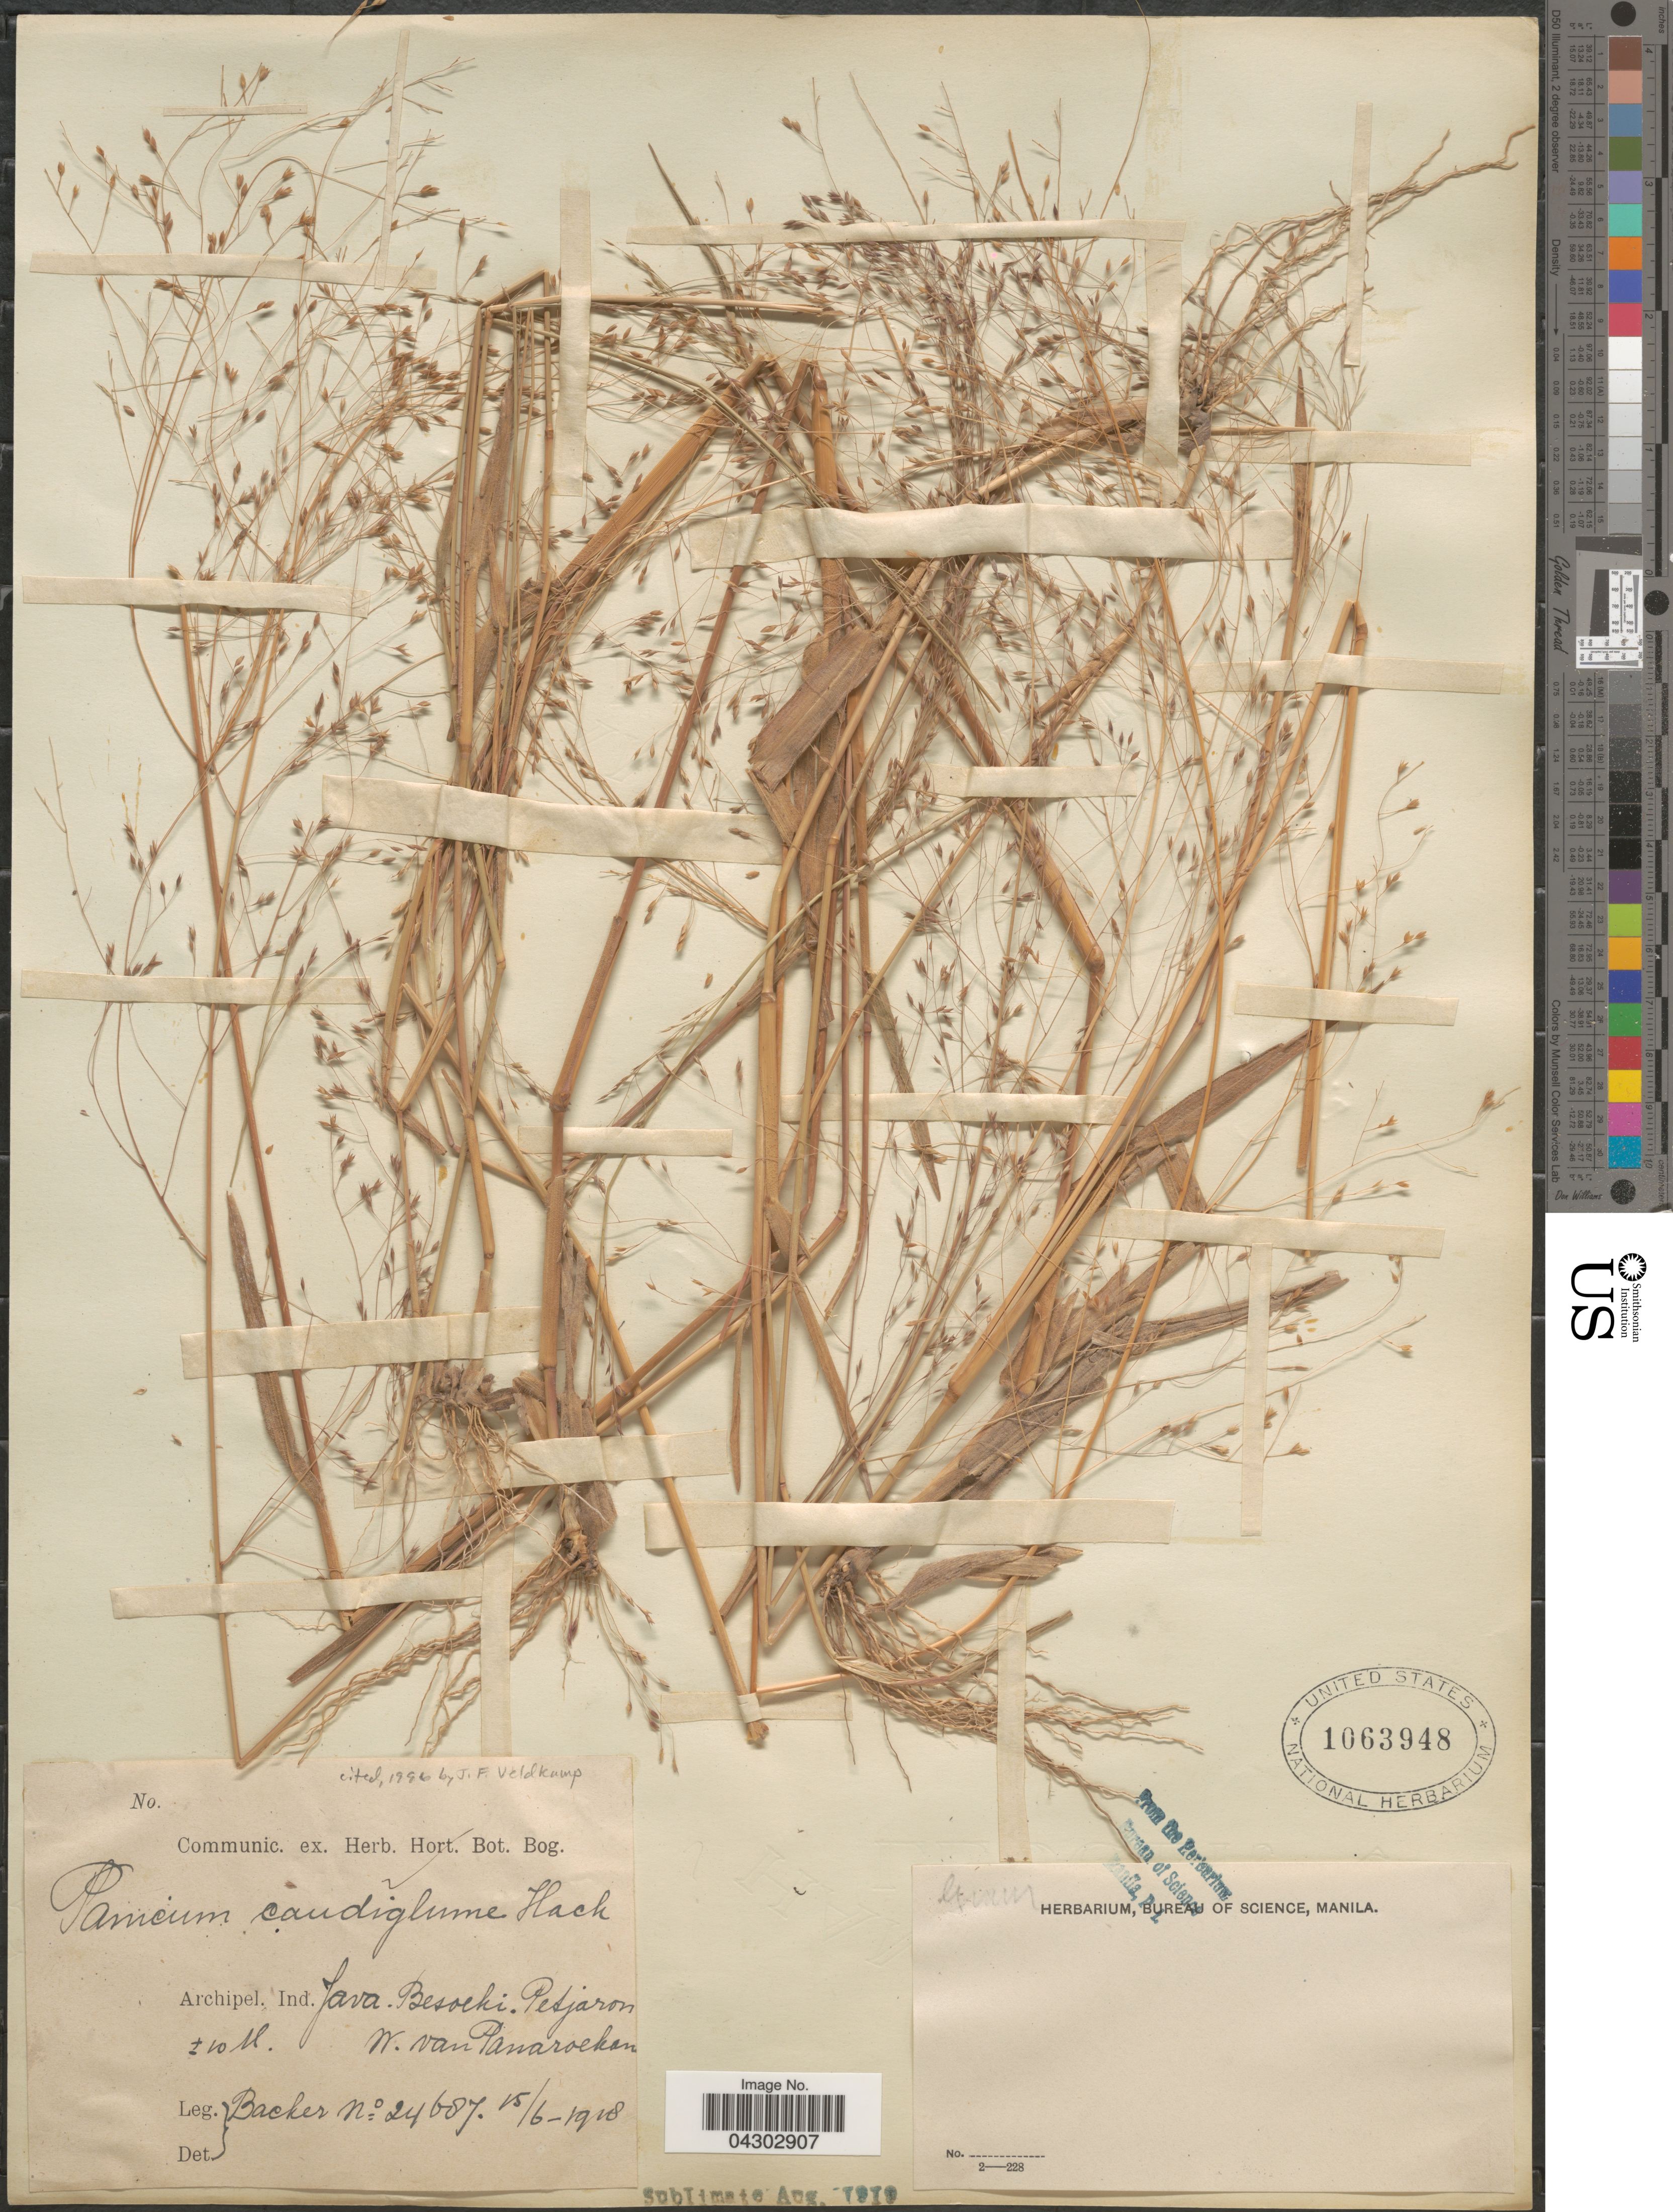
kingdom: Plantae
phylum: Tracheophyta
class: Liliopsida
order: Poales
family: Poaceae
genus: Panicum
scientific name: Panicum caudiglume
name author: Hack.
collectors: Backer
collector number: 24687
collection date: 1918-06-15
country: Indonesia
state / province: Java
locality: Archipel. Ind. Java. Besocki. Petjaron. W. van Panaroeken.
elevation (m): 10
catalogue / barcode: US 1063948